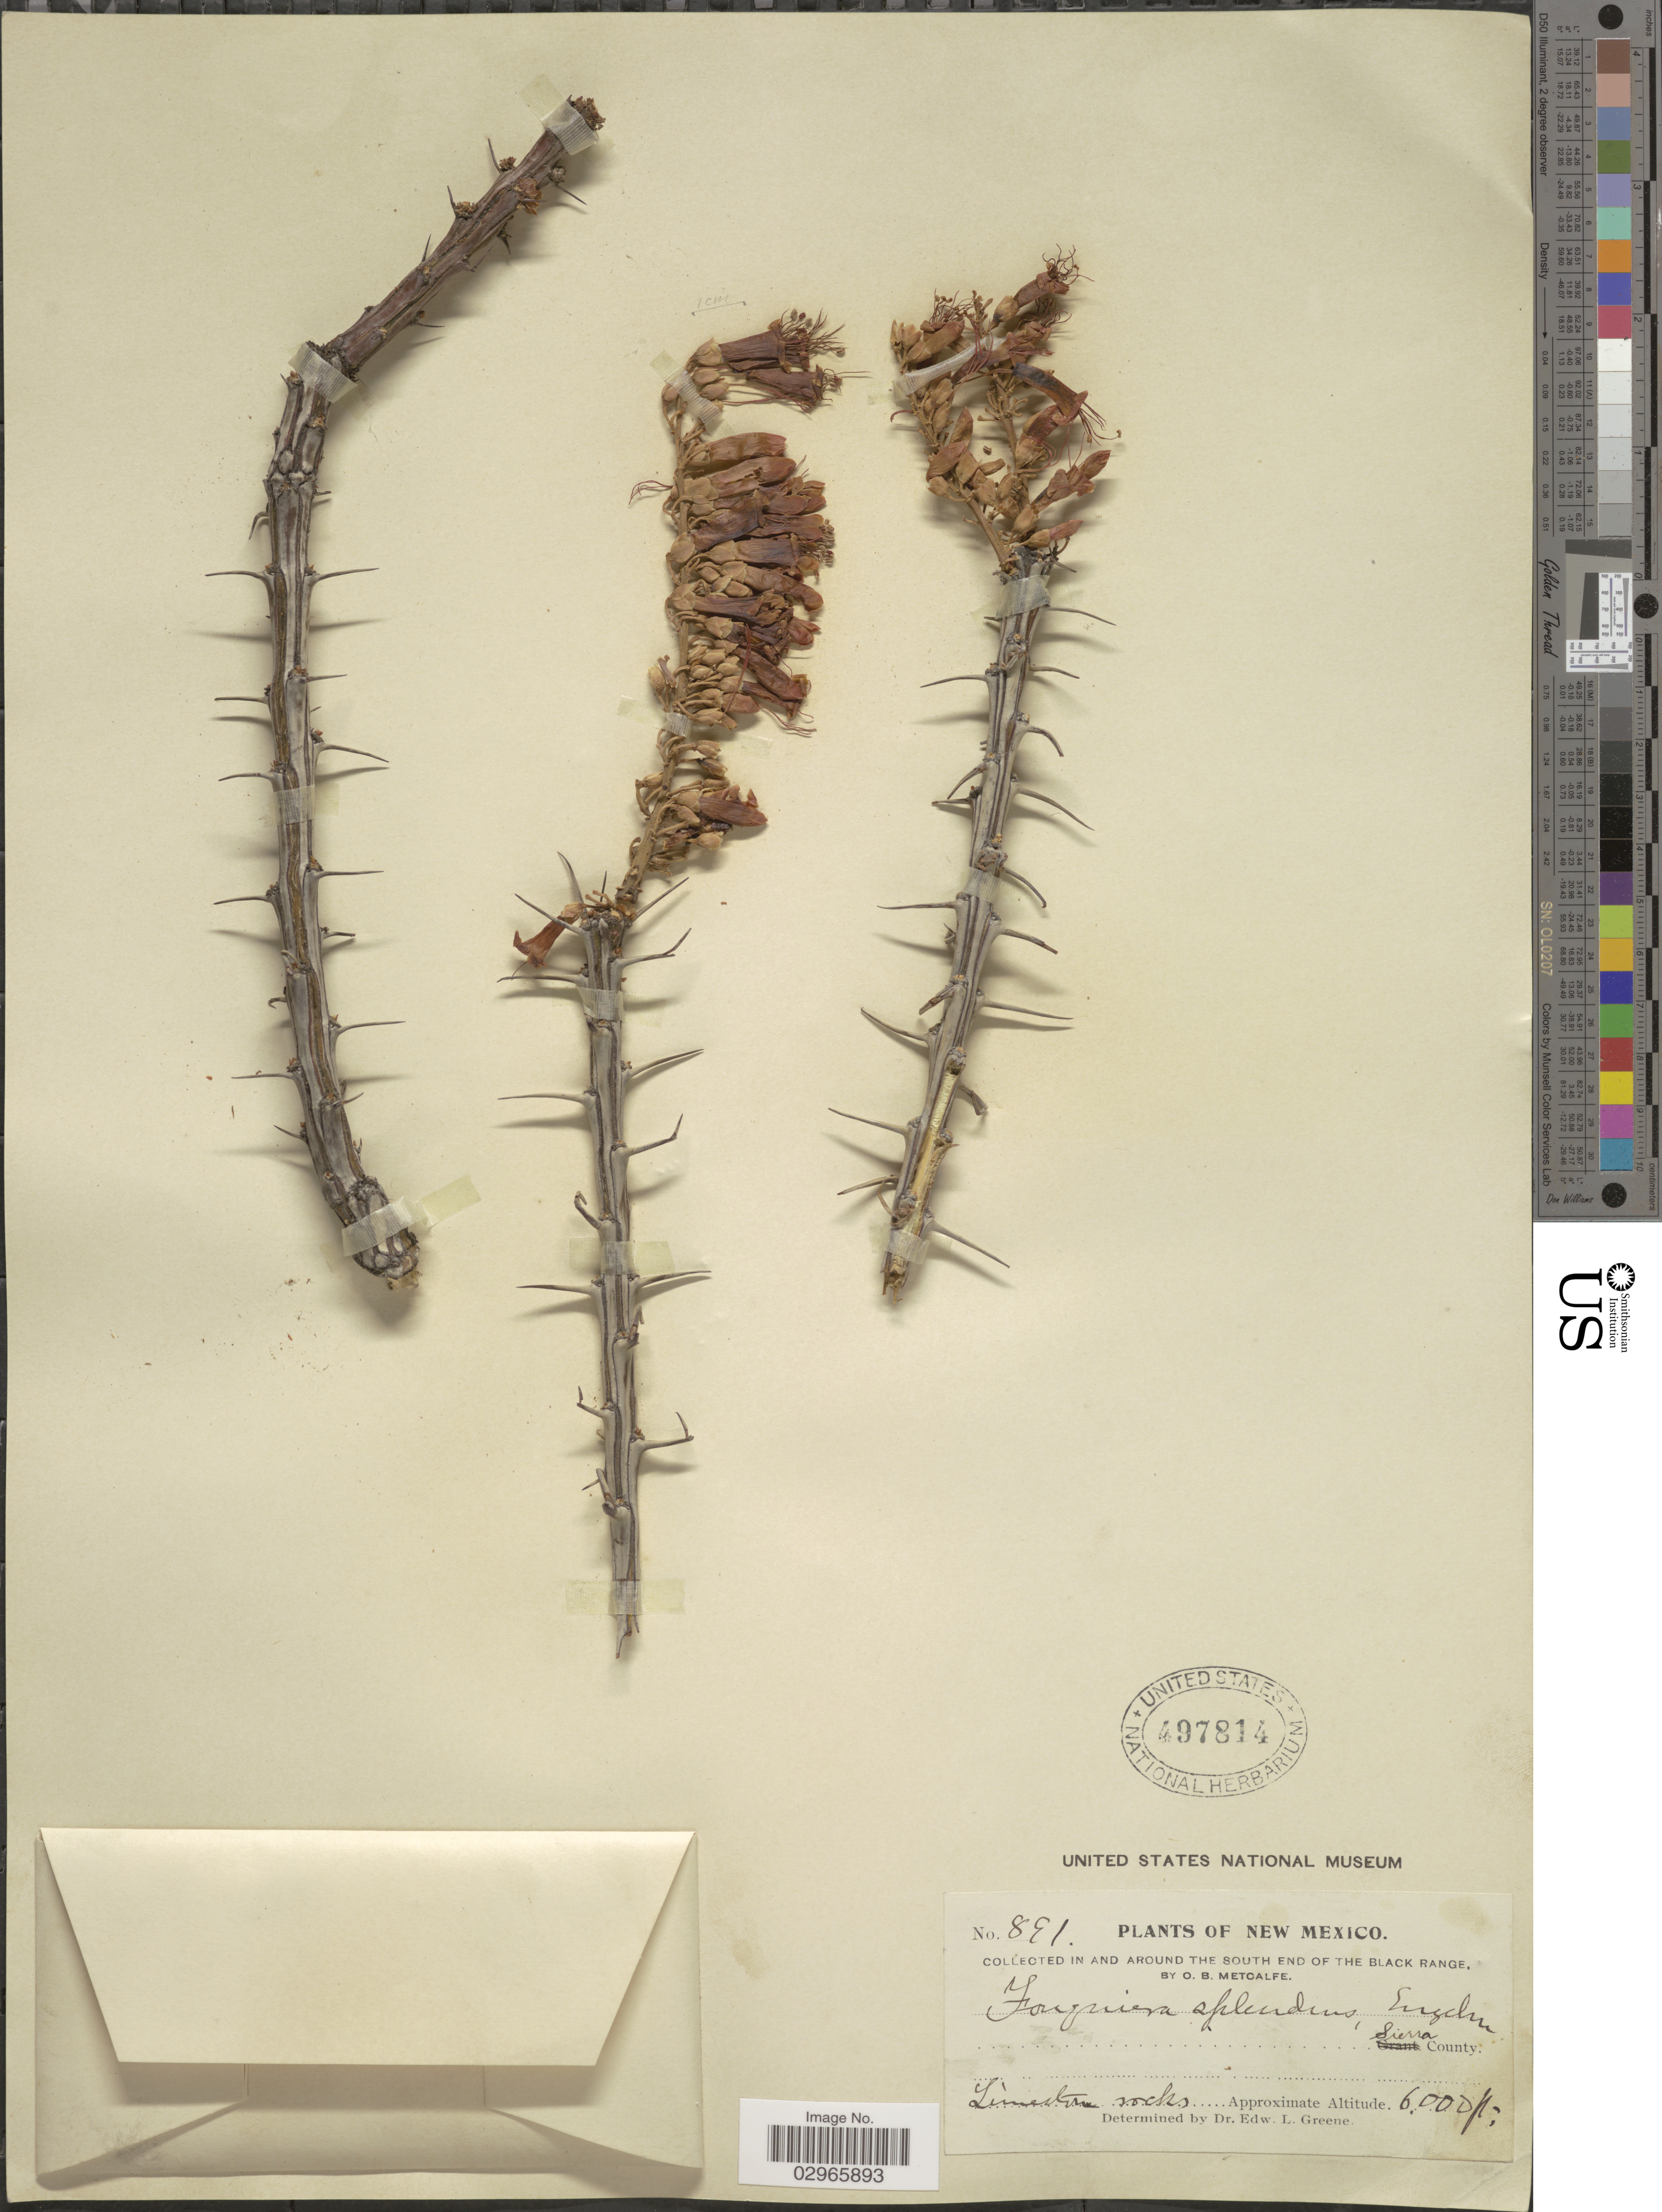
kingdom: Plantae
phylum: Tracheophyta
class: Magnoliopsida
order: Ericales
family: Fouquieriaceae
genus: Fouquieria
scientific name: Fouquieria splendens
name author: Engelm.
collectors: O. B. Metcalfe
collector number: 891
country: United States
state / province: New Mexico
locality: In and around the south end of the Black Range. Sierra County.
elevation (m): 1829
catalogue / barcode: US 487814